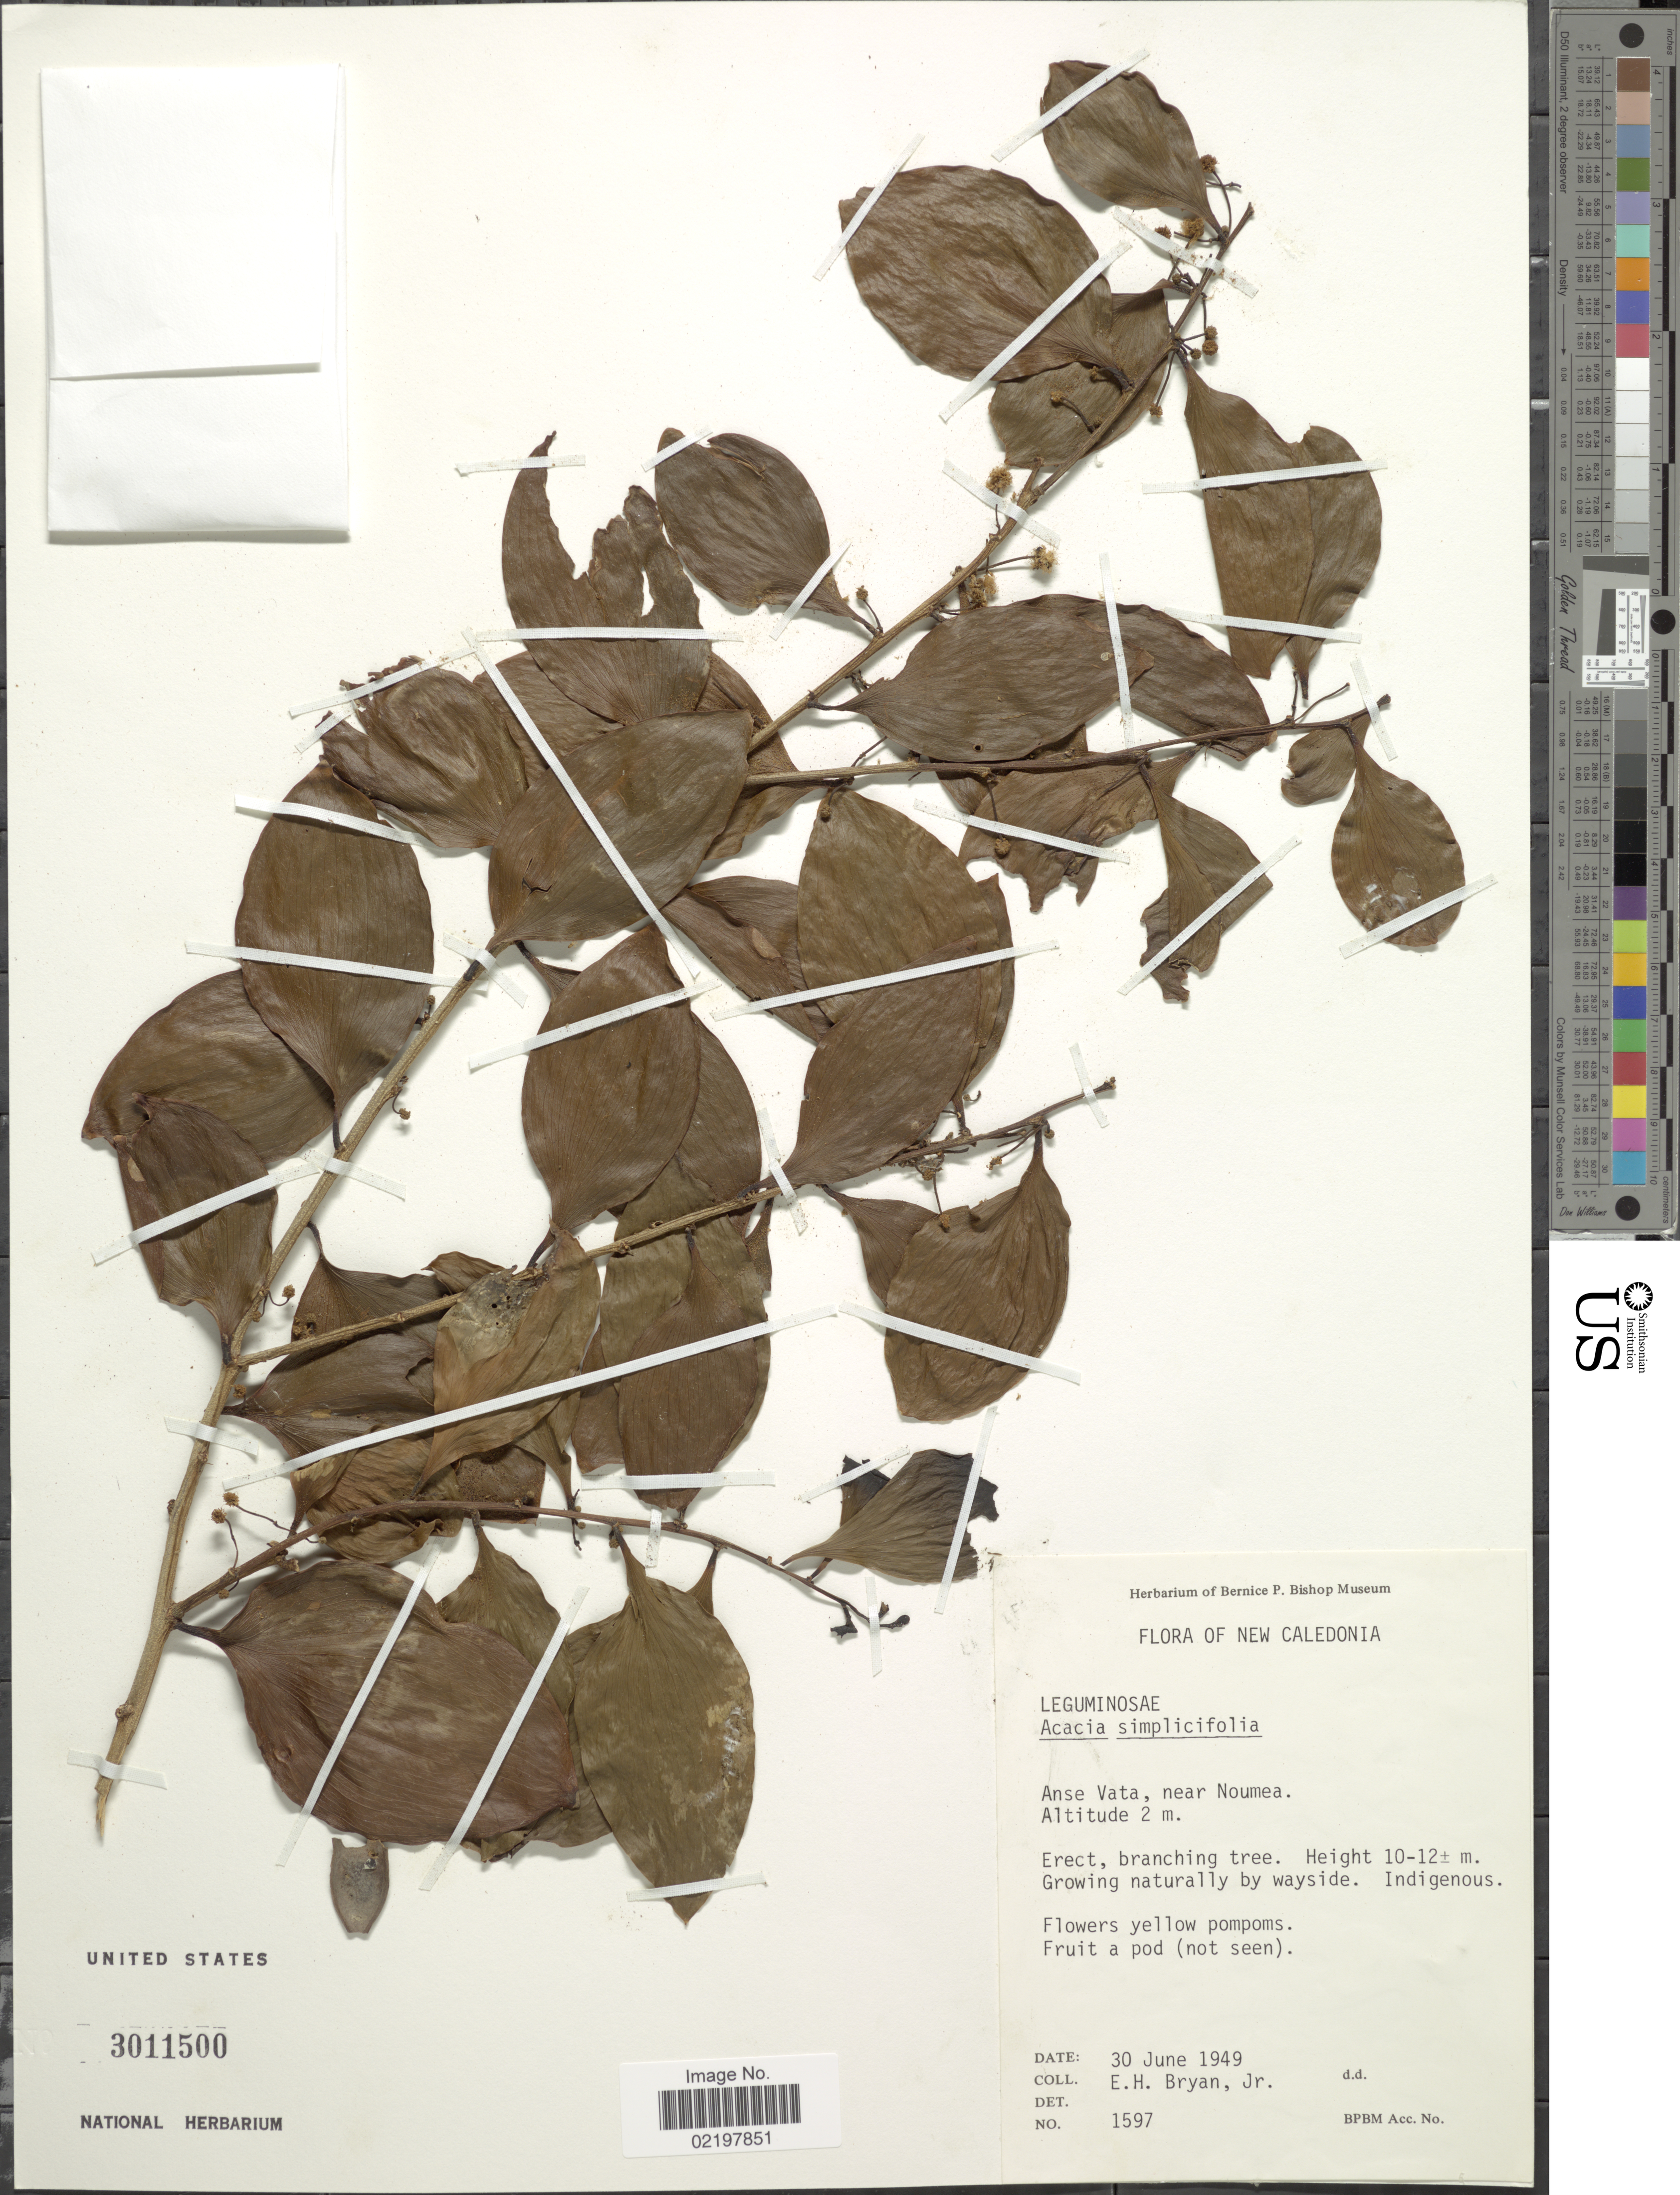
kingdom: Plantae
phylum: Tracheophyta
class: Magnoliopsida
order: Fabales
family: Fabaceae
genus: Acacia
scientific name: Acacia simplex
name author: (Sparrmann) Pedley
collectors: E. Bryan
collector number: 1597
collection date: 1949-06-30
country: New Caledonia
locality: Anse Vata, near Noumea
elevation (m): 2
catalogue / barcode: US 3011500